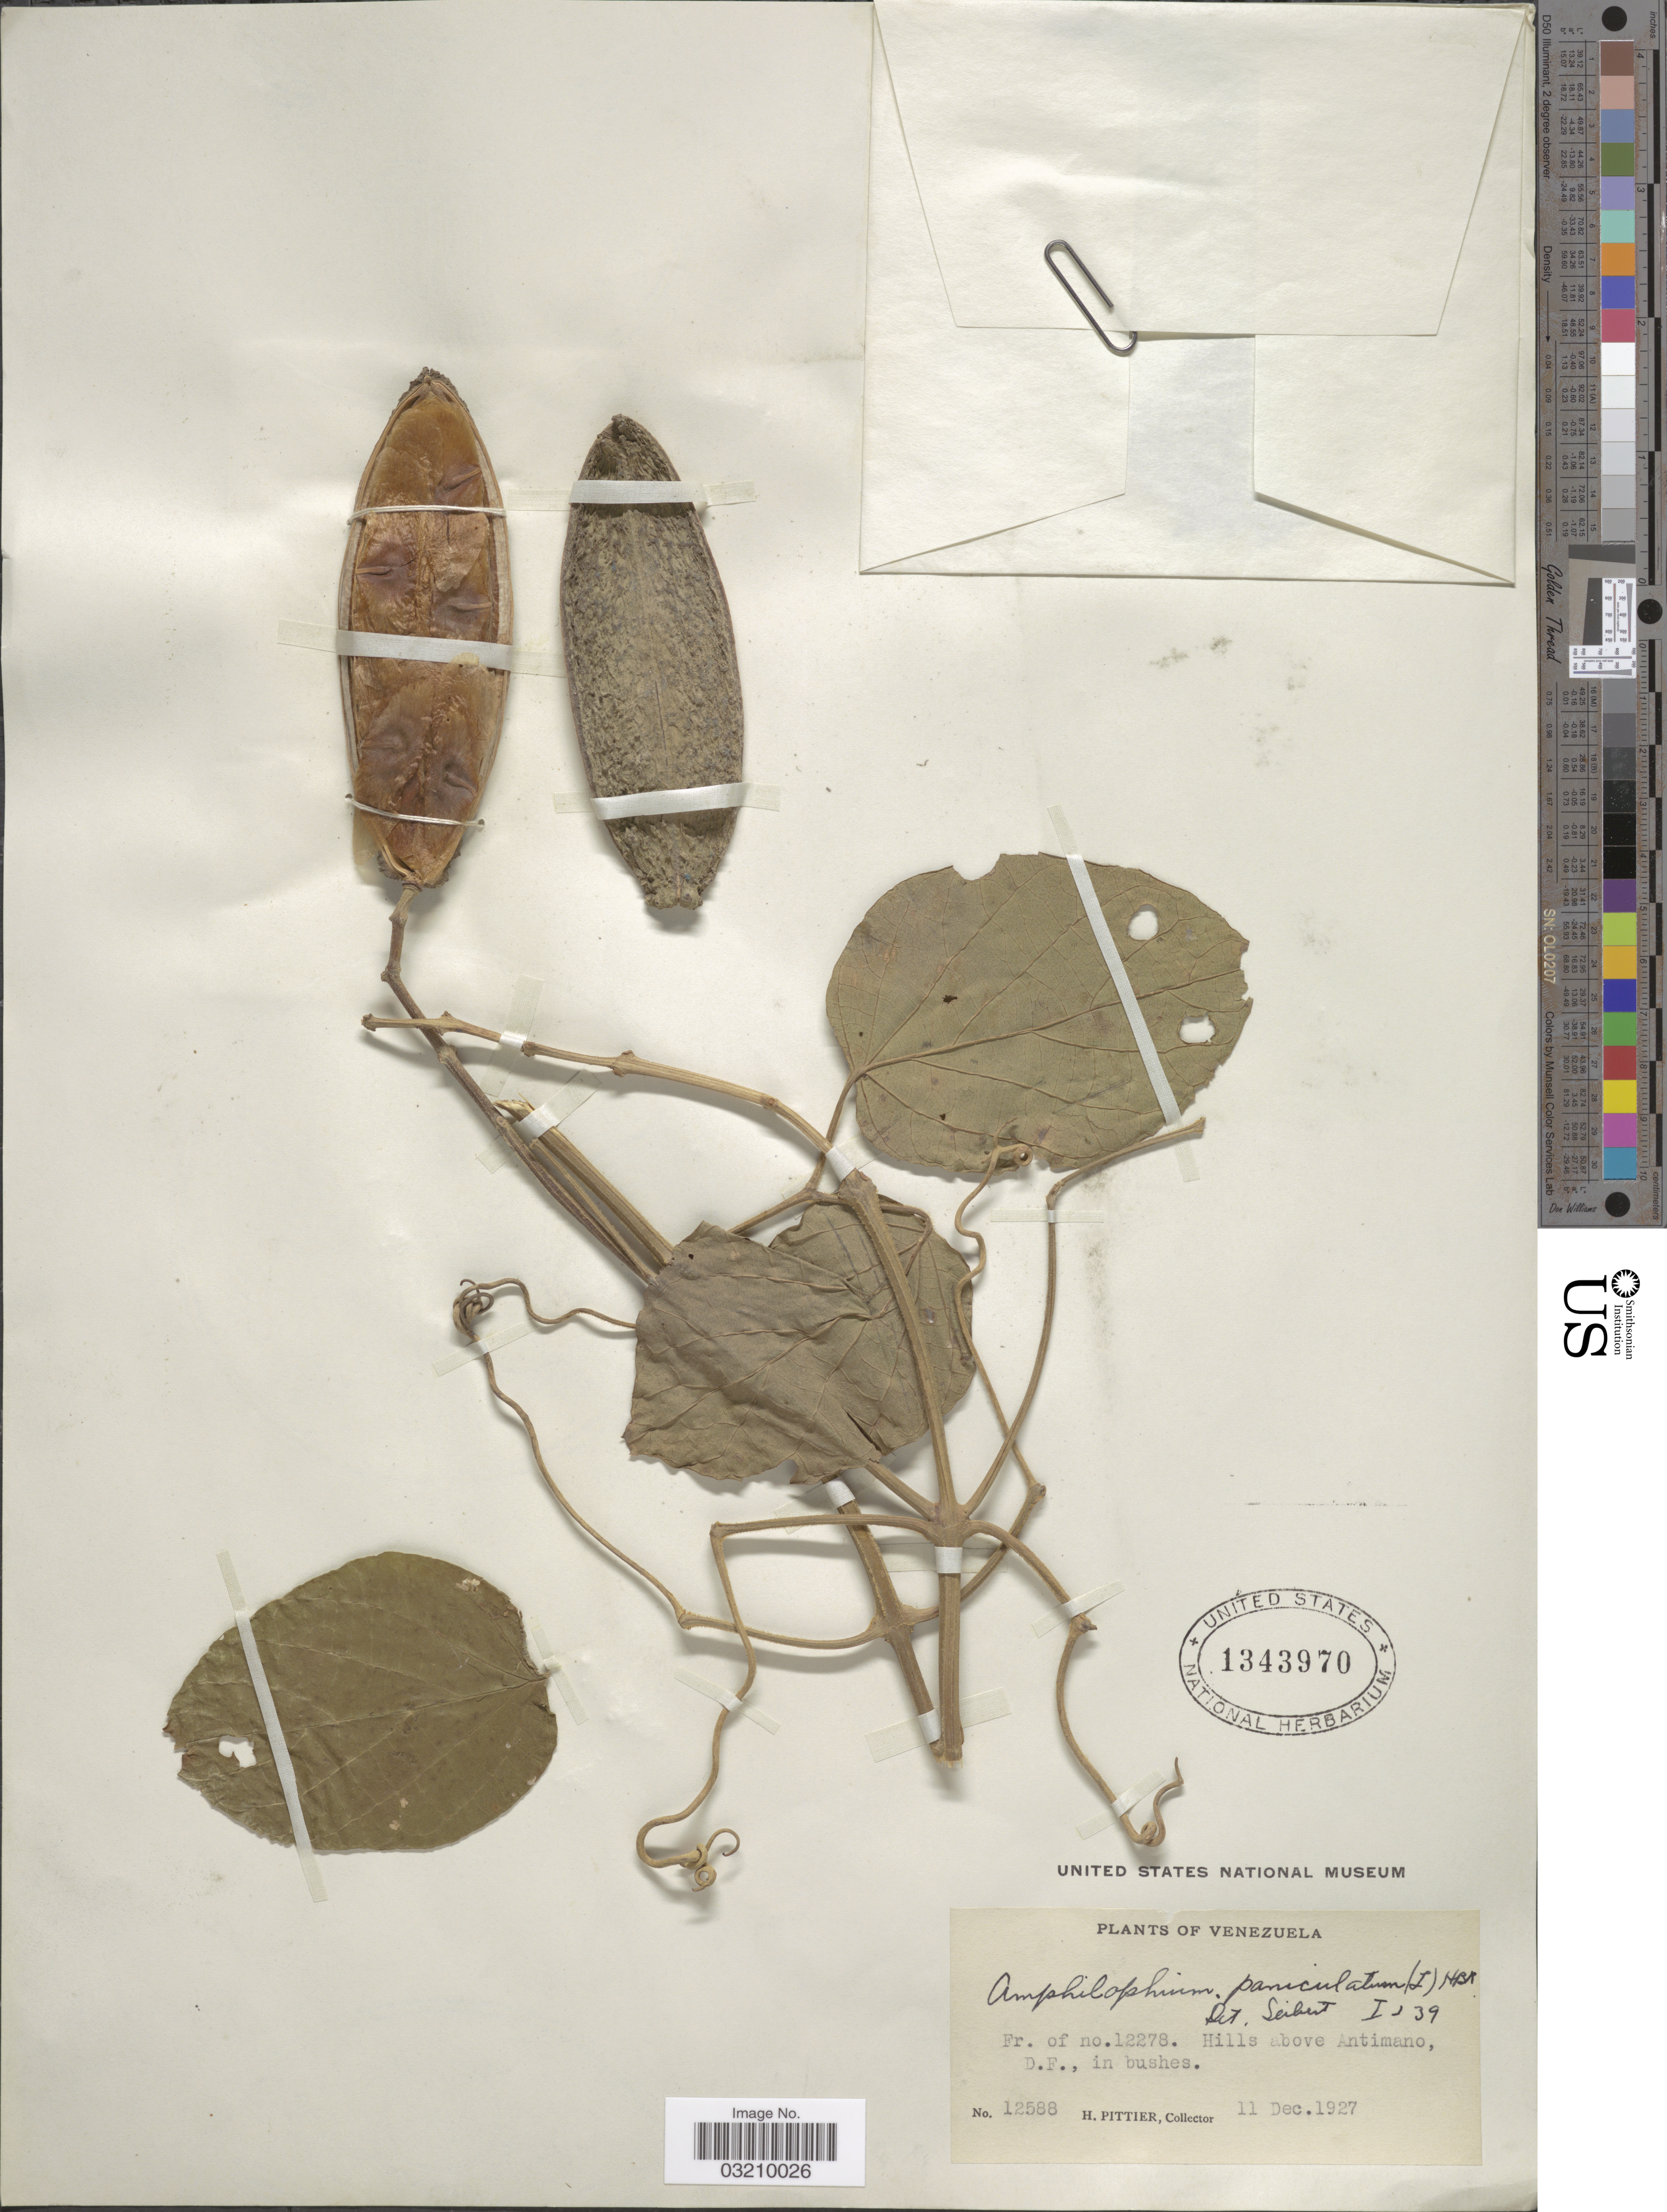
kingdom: Plantae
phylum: Tracheophyta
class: Magnoliopsida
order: Lamiales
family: Bignoniaceae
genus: Amphilophium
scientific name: Amphilophium paniculatum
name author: (L.) Kunth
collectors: H. F. Pittier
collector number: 12588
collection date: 1927-12-11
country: Venezuela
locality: Hills above Antimano, D.F.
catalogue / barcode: US 1343970